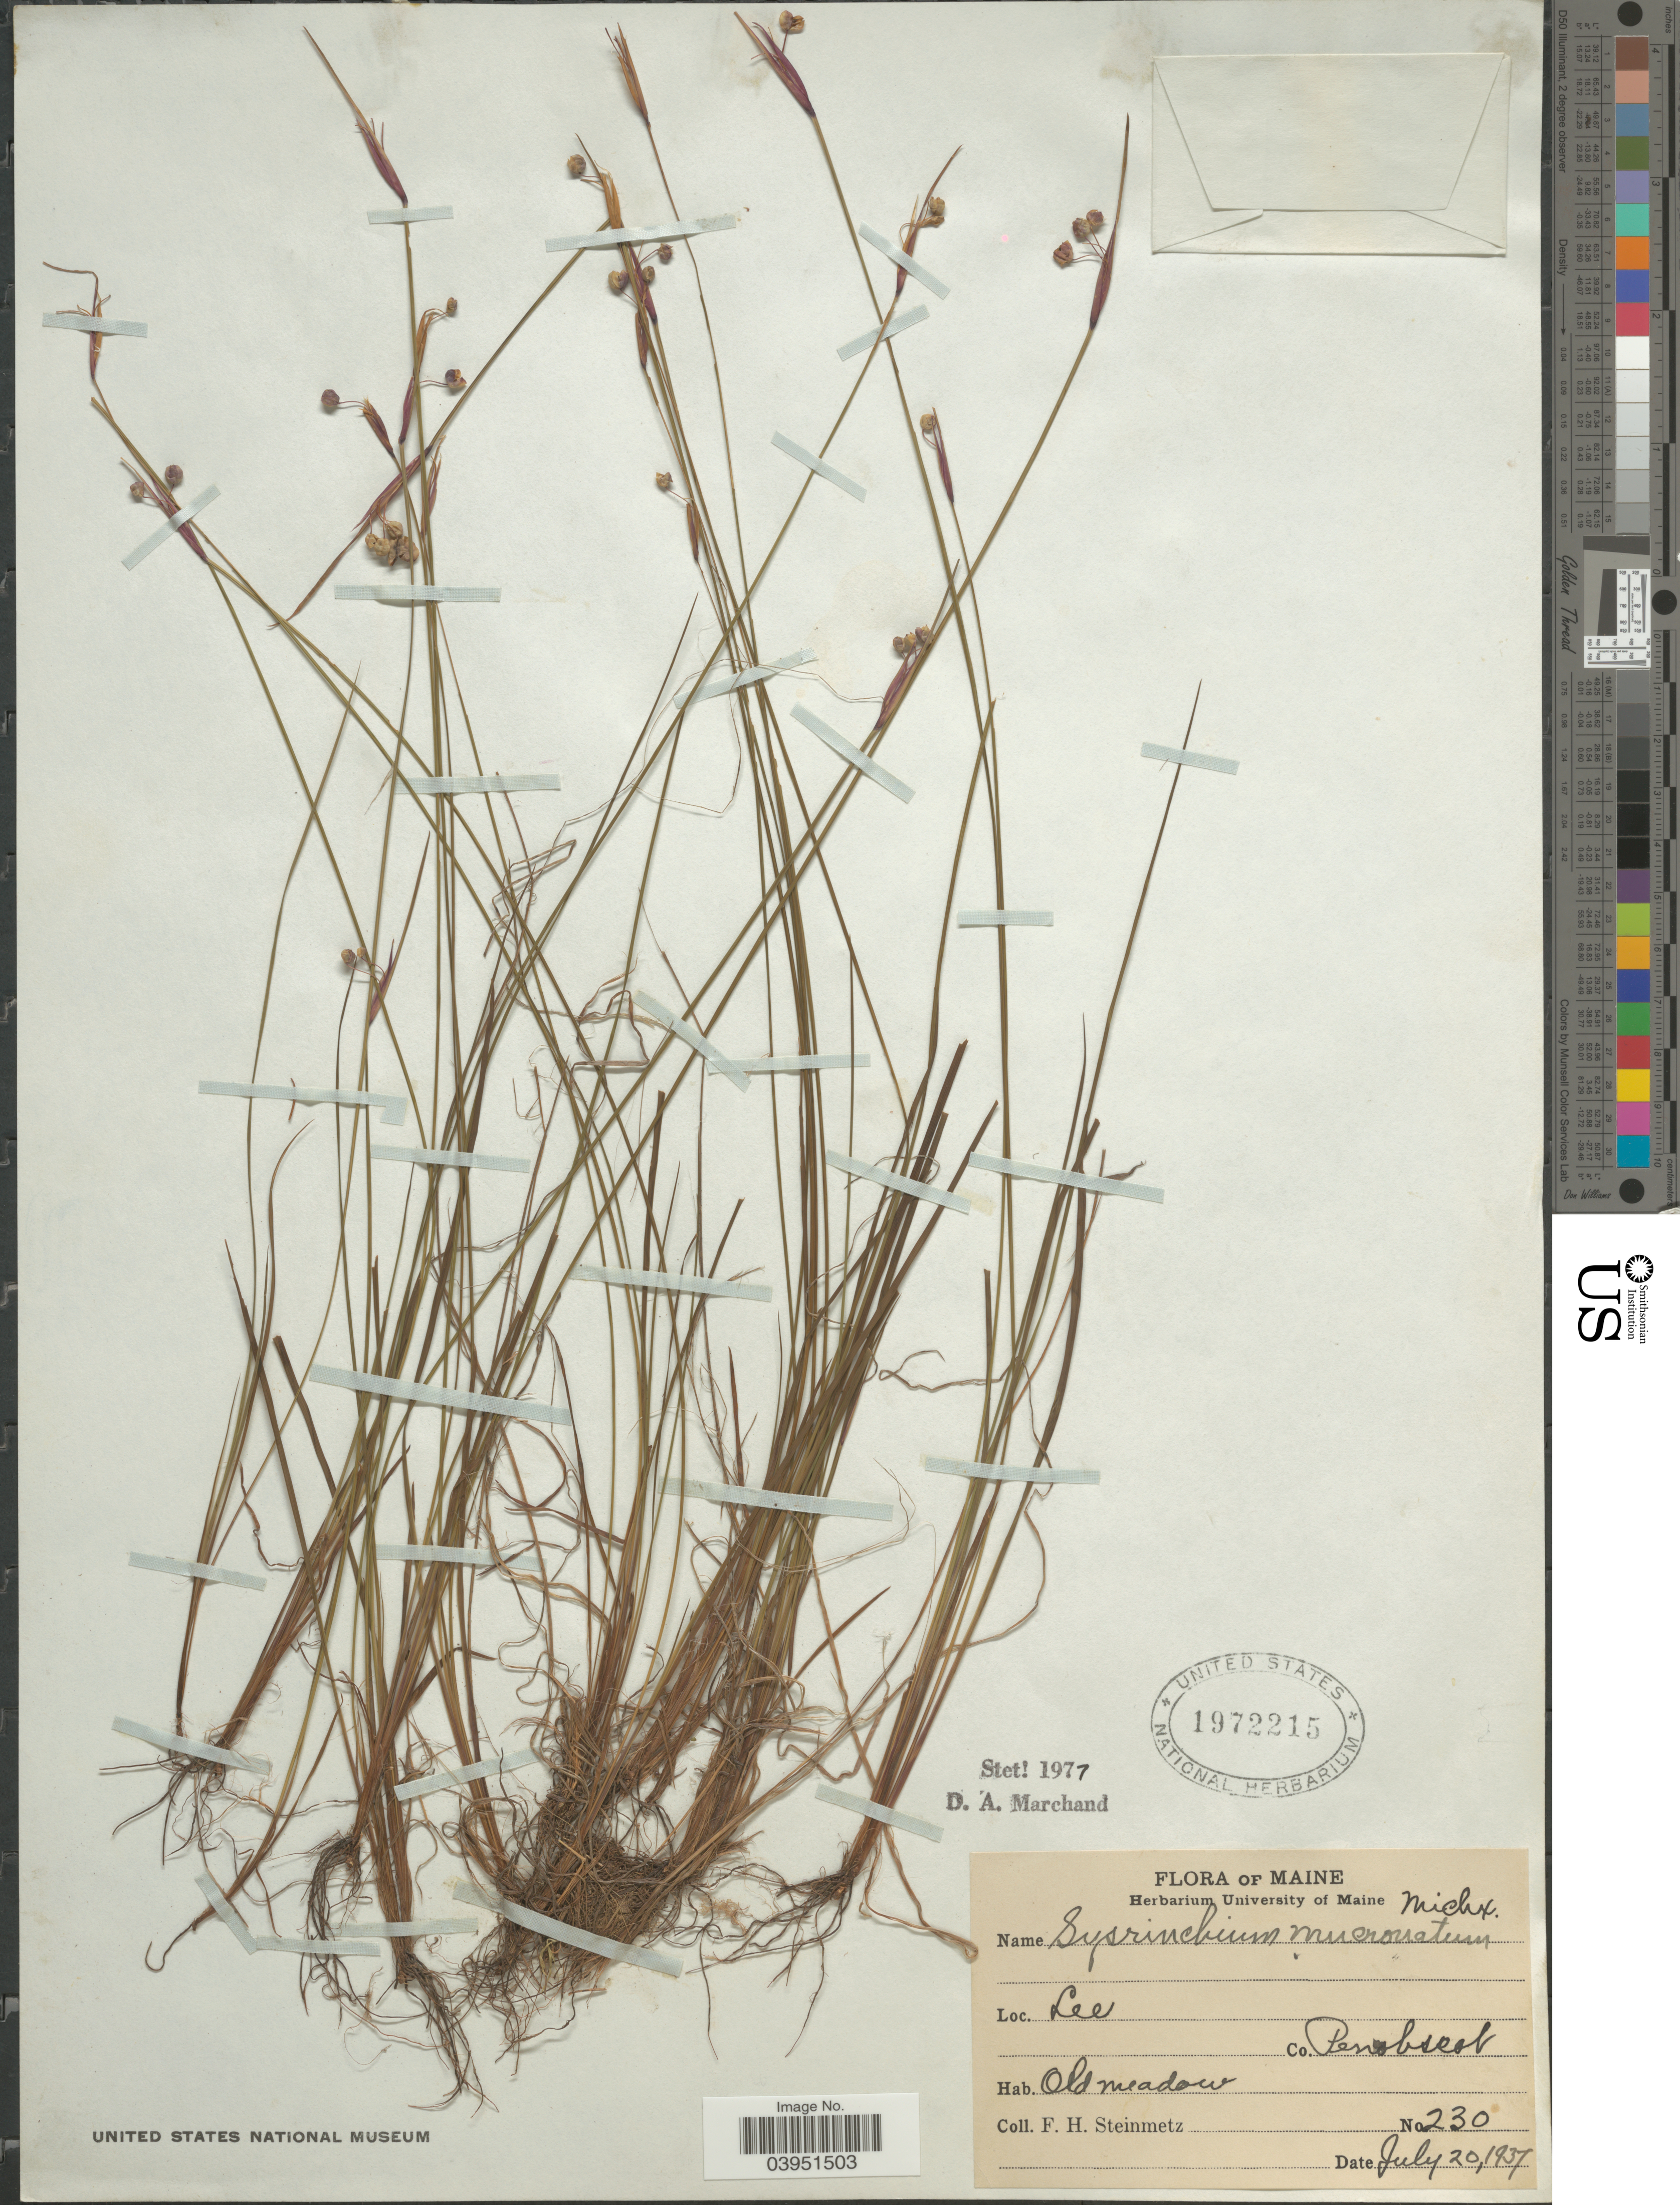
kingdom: Plantae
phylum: Tracheophyta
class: Liliopsida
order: Asparagales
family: Iridaceae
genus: Sisyrinchium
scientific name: Sisyrinchium mucronatum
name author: Michx.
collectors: F. H. Steinmetz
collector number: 230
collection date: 1937-07-20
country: United States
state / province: Maine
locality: Lee. Co. Penobscot.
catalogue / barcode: US 1972215